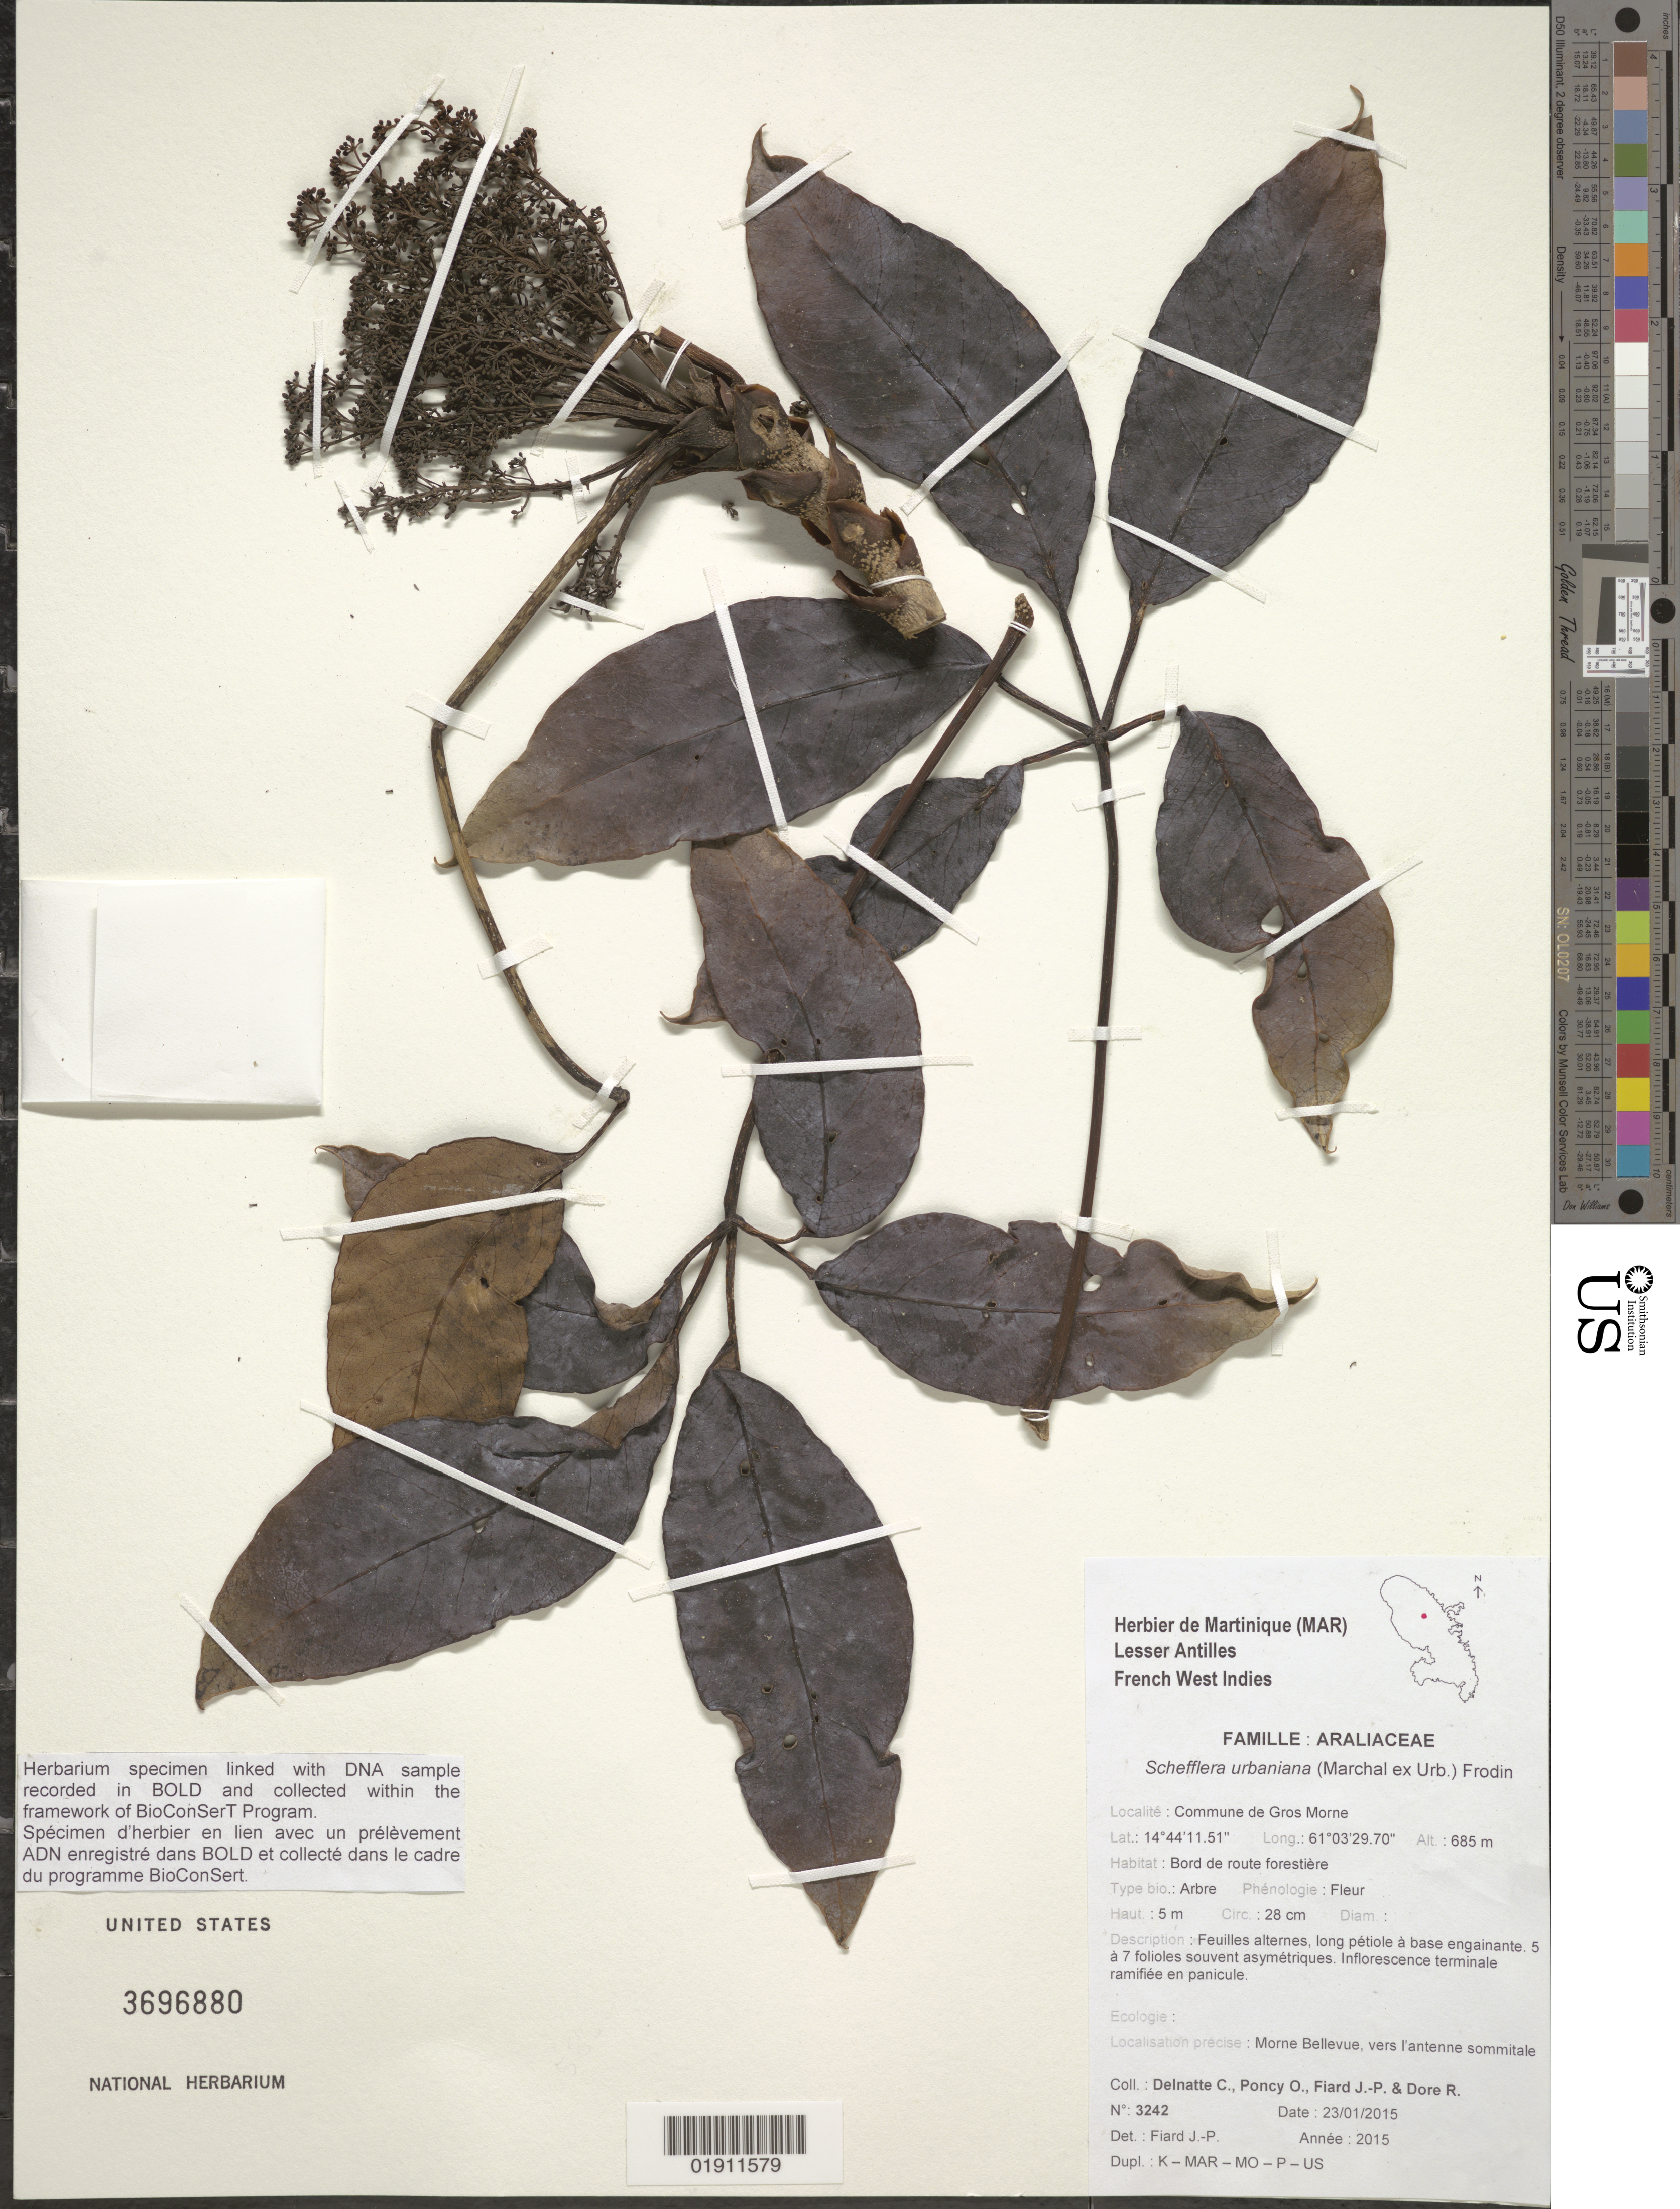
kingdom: Plantae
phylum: Tracheophyta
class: Magnoliopsida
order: Apiales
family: Araliaceae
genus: Schefflera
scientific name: Schefflera urbaniana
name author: (Marchal ex Urb.) Frodin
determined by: Fiard, J. P.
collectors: C. Delnatte, O. Poncy, J.-P. Fiard & R. Dore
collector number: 3242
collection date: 2015-01-23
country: Martinique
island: Martinique I.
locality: Commune de Gros Morne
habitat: Bord de route forestière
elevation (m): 685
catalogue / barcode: US 3696880